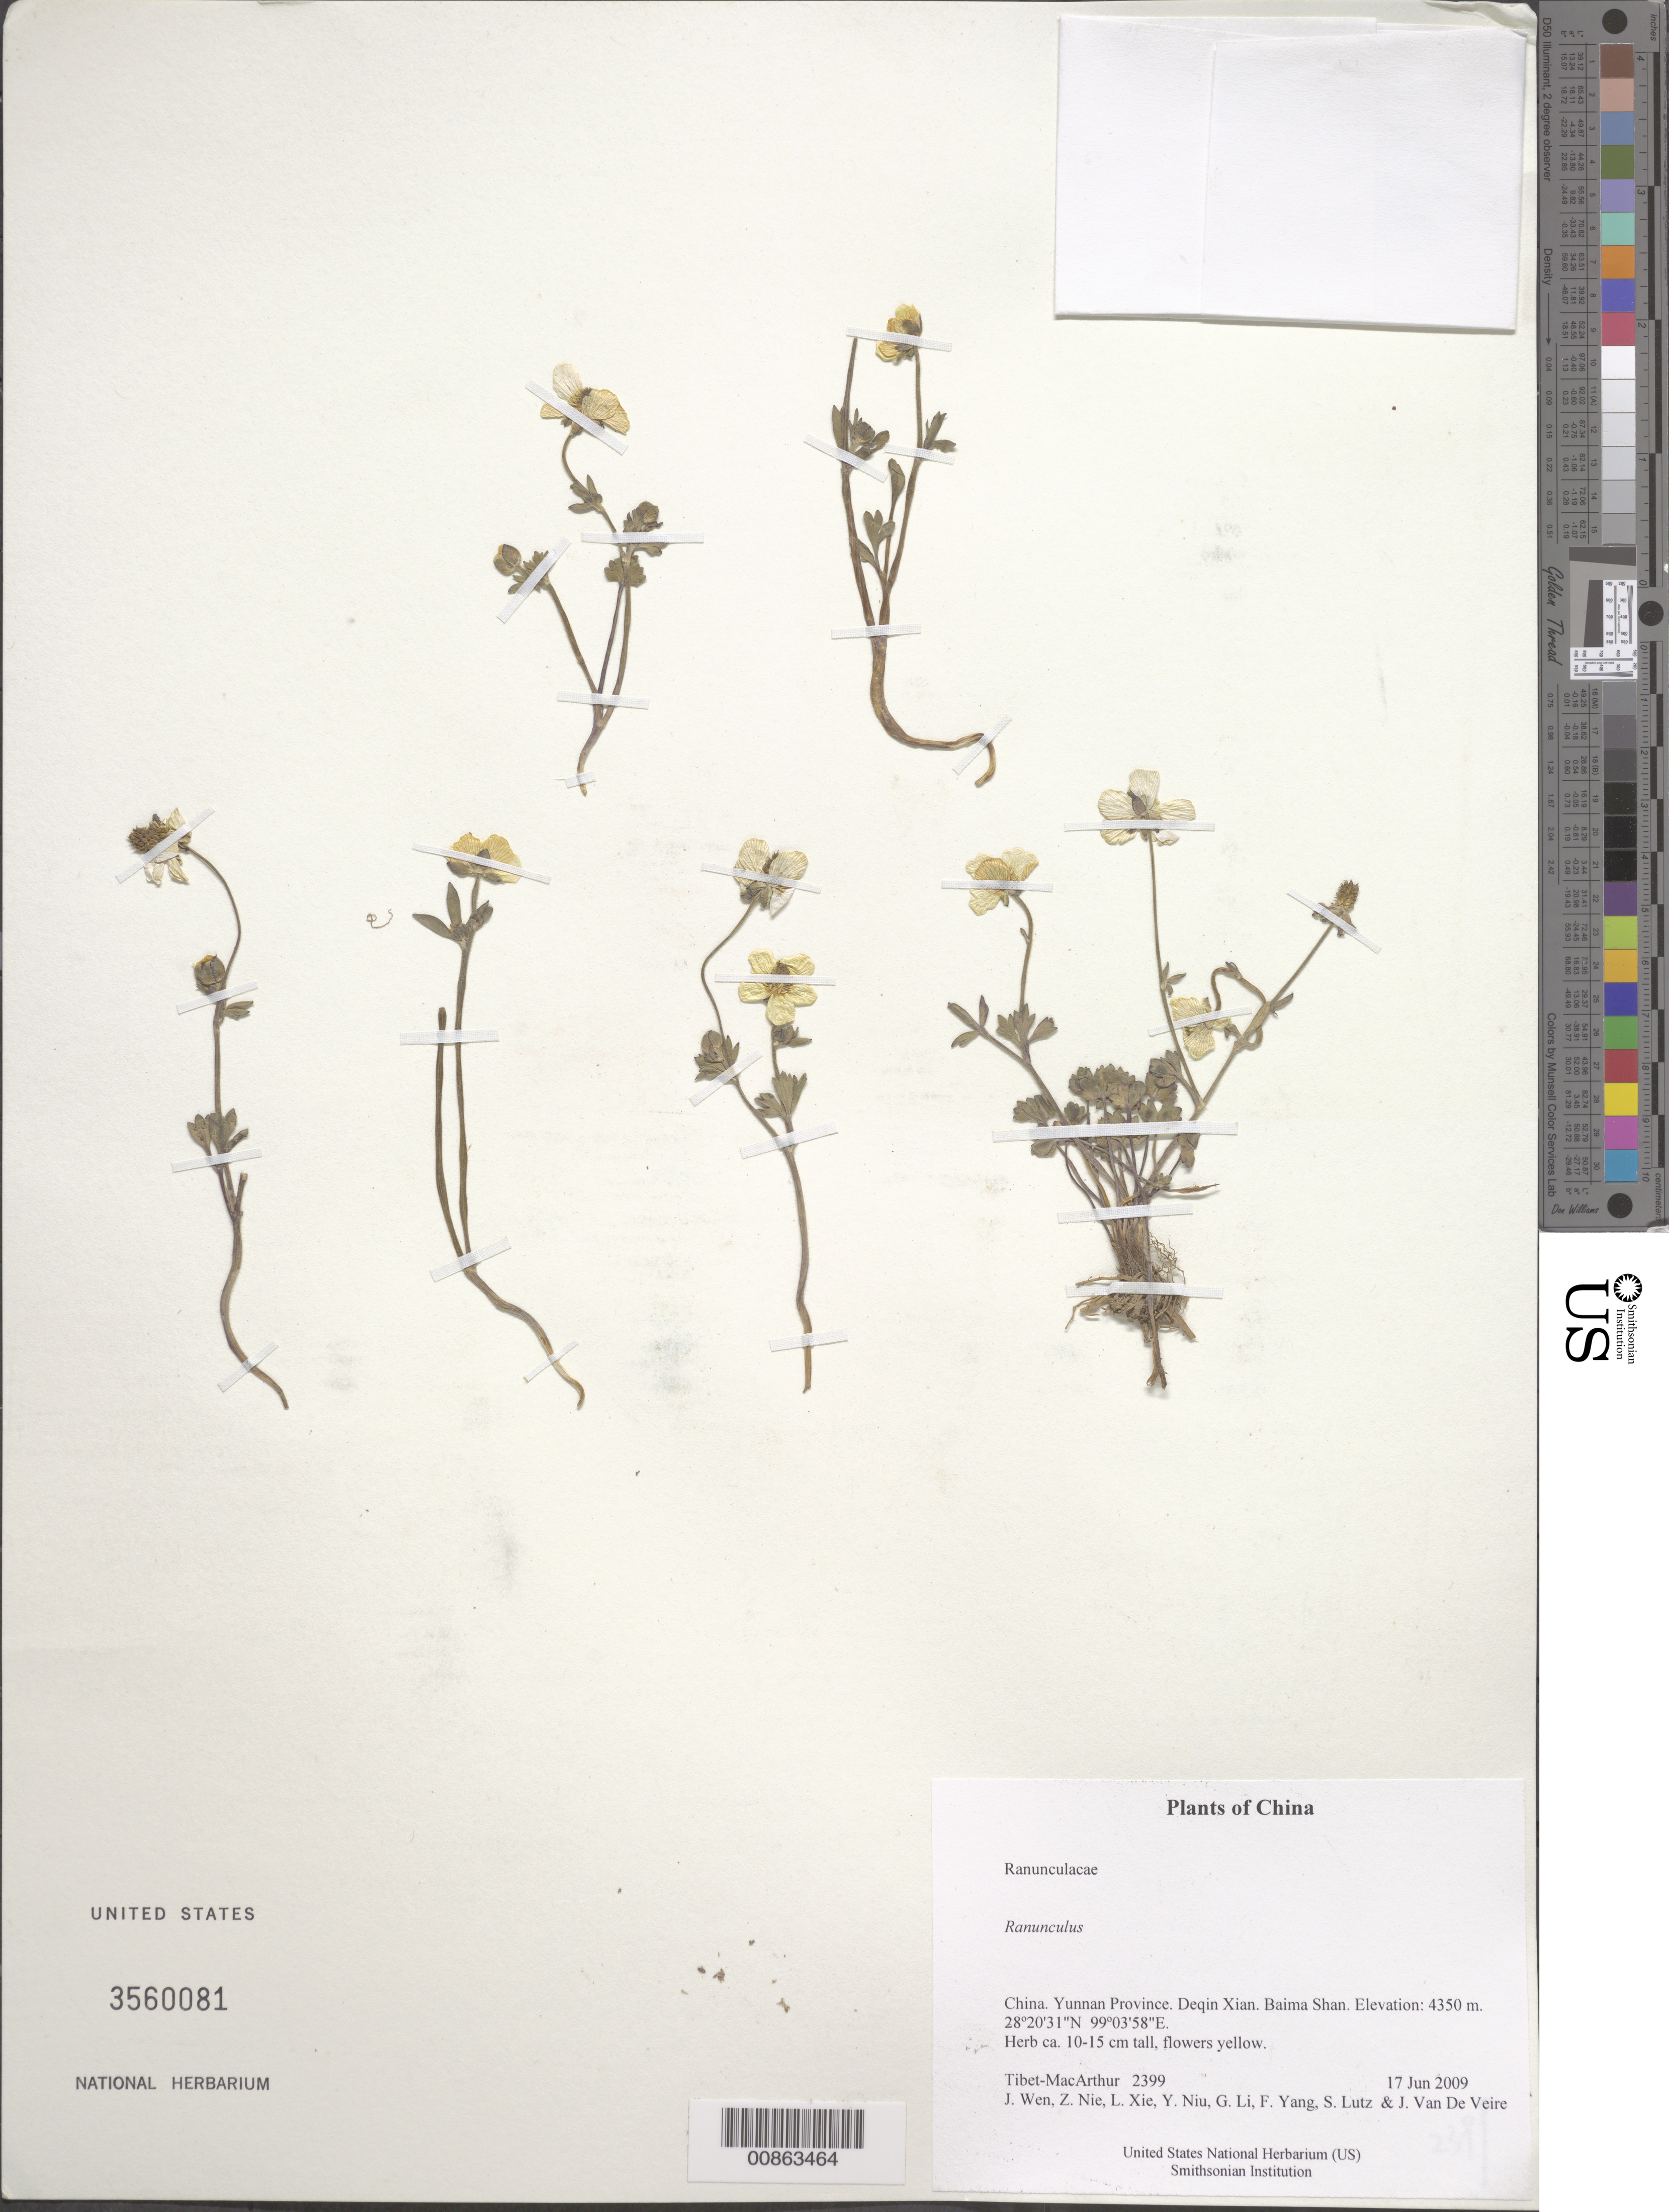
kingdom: Plantae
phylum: Tracheophyta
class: Magnoliopsida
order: Ranunculales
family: Ranunculaceae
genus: Ranunculus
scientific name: Ranunculus sp.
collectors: Tibet-MacArthur, J. Wen, Z. Nie, L. Xie, Y. Niu, G. Li, F. Yang, S. Lutz & J. Van De Veire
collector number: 2399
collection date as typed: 17 Jun 2009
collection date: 2009-06-17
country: China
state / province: Yunnan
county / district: Deqin Xian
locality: Baima Shan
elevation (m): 4350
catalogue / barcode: US 3560081